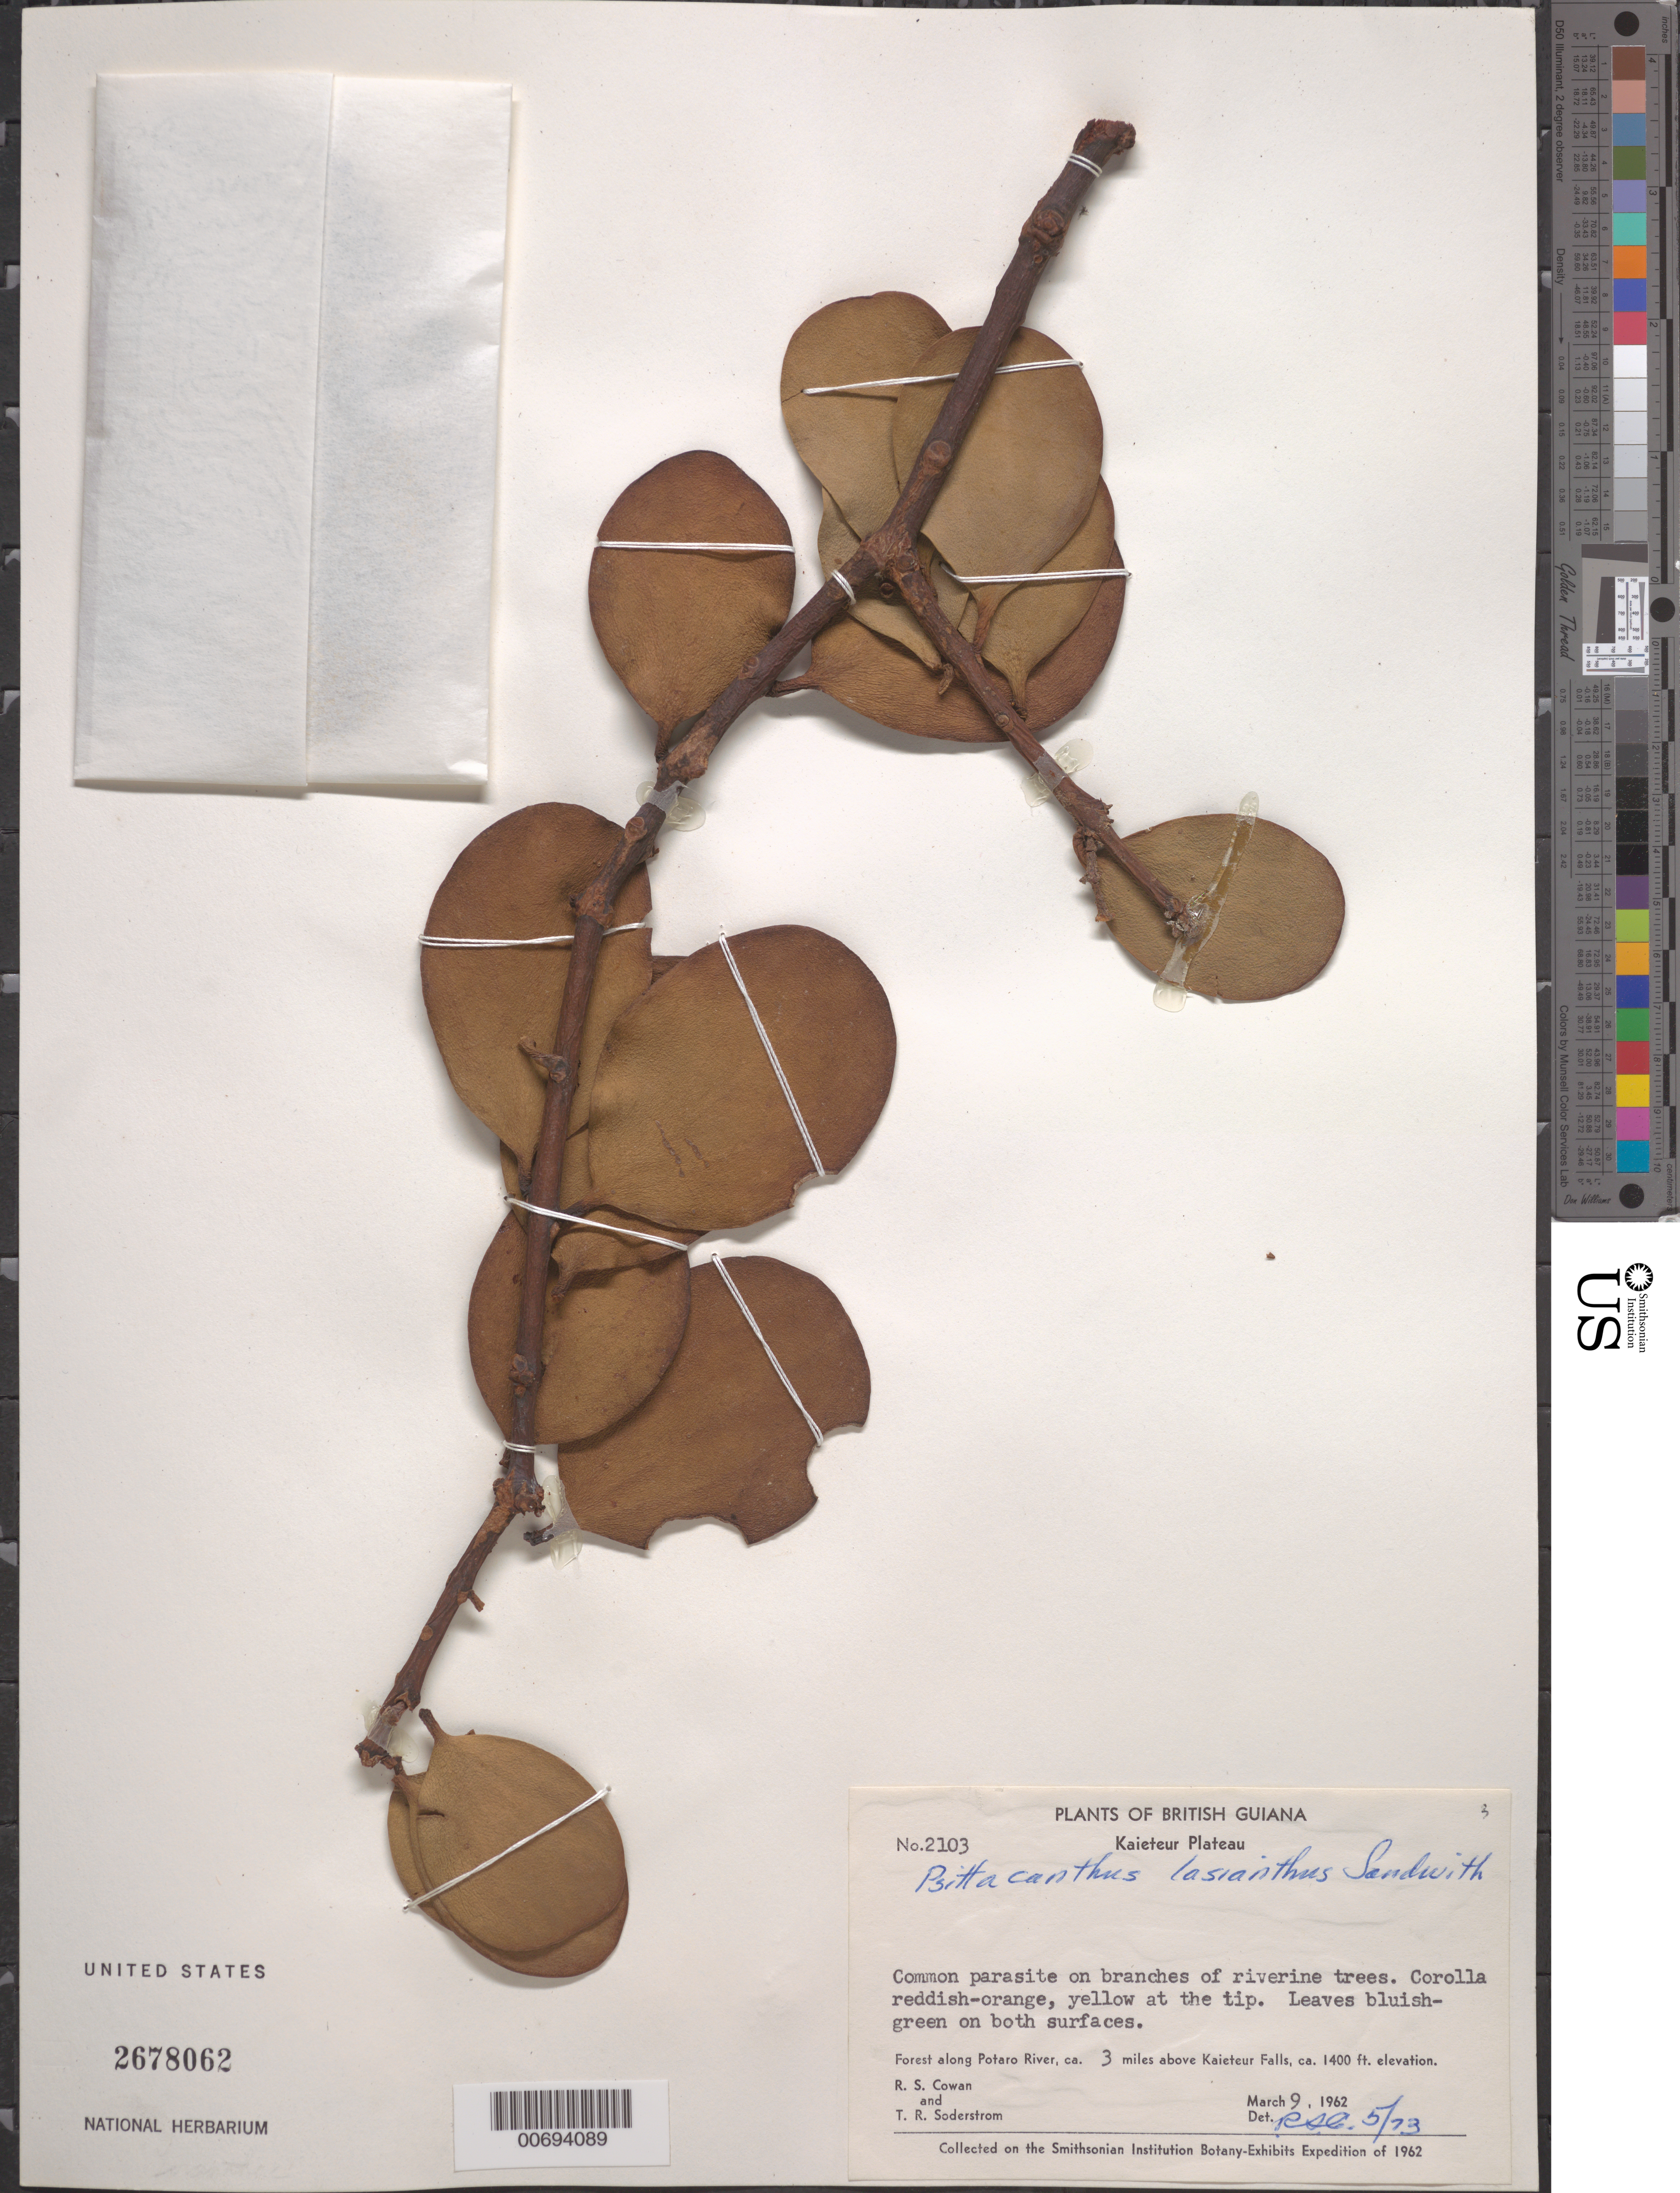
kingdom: Plantae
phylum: Tracheophyta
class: Magnoliopsida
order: Santalales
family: Loranthaceae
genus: Psittacanthus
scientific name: Psittacanthus leptanthus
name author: A.C. Sm.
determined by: Cowan, R. S.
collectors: R. S. Cowan & T. R. Soderstrom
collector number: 2103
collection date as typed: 9-Mar-62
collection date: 1962-03-09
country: Guyana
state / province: Potaro-Siparuni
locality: Potaro River, ca. 3 mi. above Kaieteur Falls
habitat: On branches of riverine trees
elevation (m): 427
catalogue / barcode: US 2678062